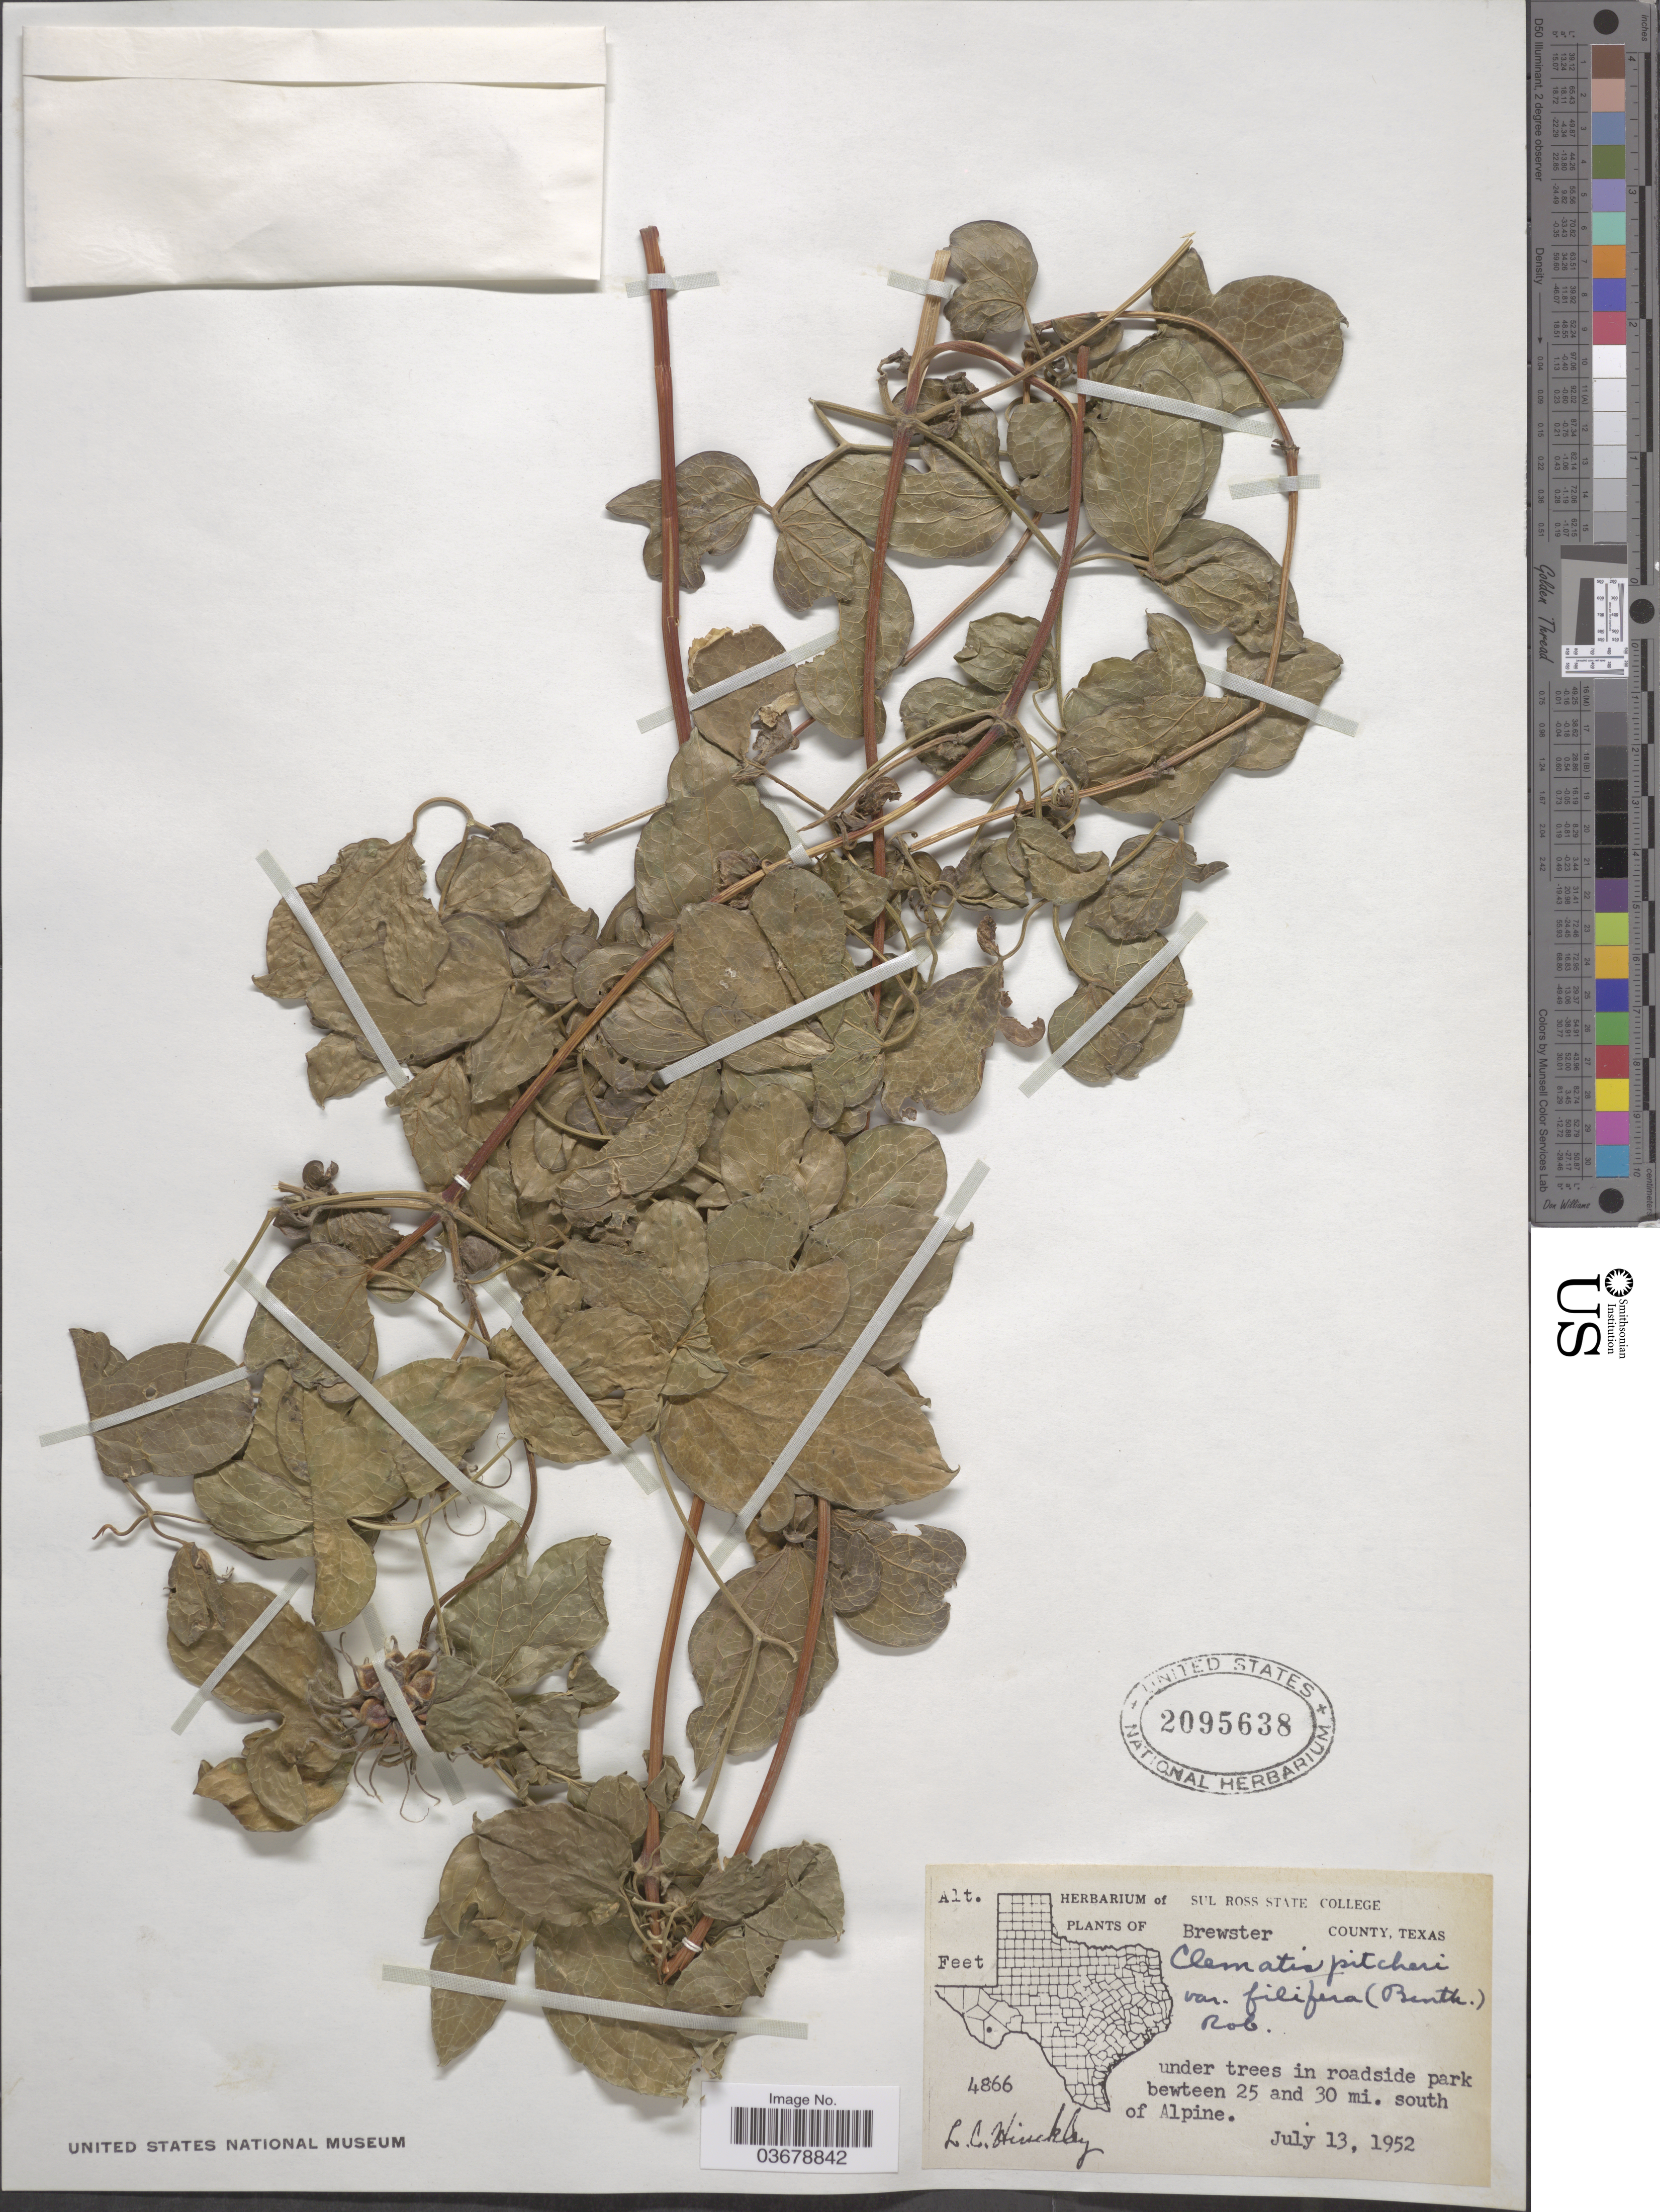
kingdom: Plantae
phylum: Tracheophyta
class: Magnoliopsida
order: Ranunculales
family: Ranunculaceae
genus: Clematis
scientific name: Clematis viorna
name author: L.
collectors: L. Hinkley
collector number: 4866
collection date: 1952-07-13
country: United States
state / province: Texas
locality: Brewster County. In roadside park between 25 and 30 mi. south of Alpine.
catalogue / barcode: US 2095638